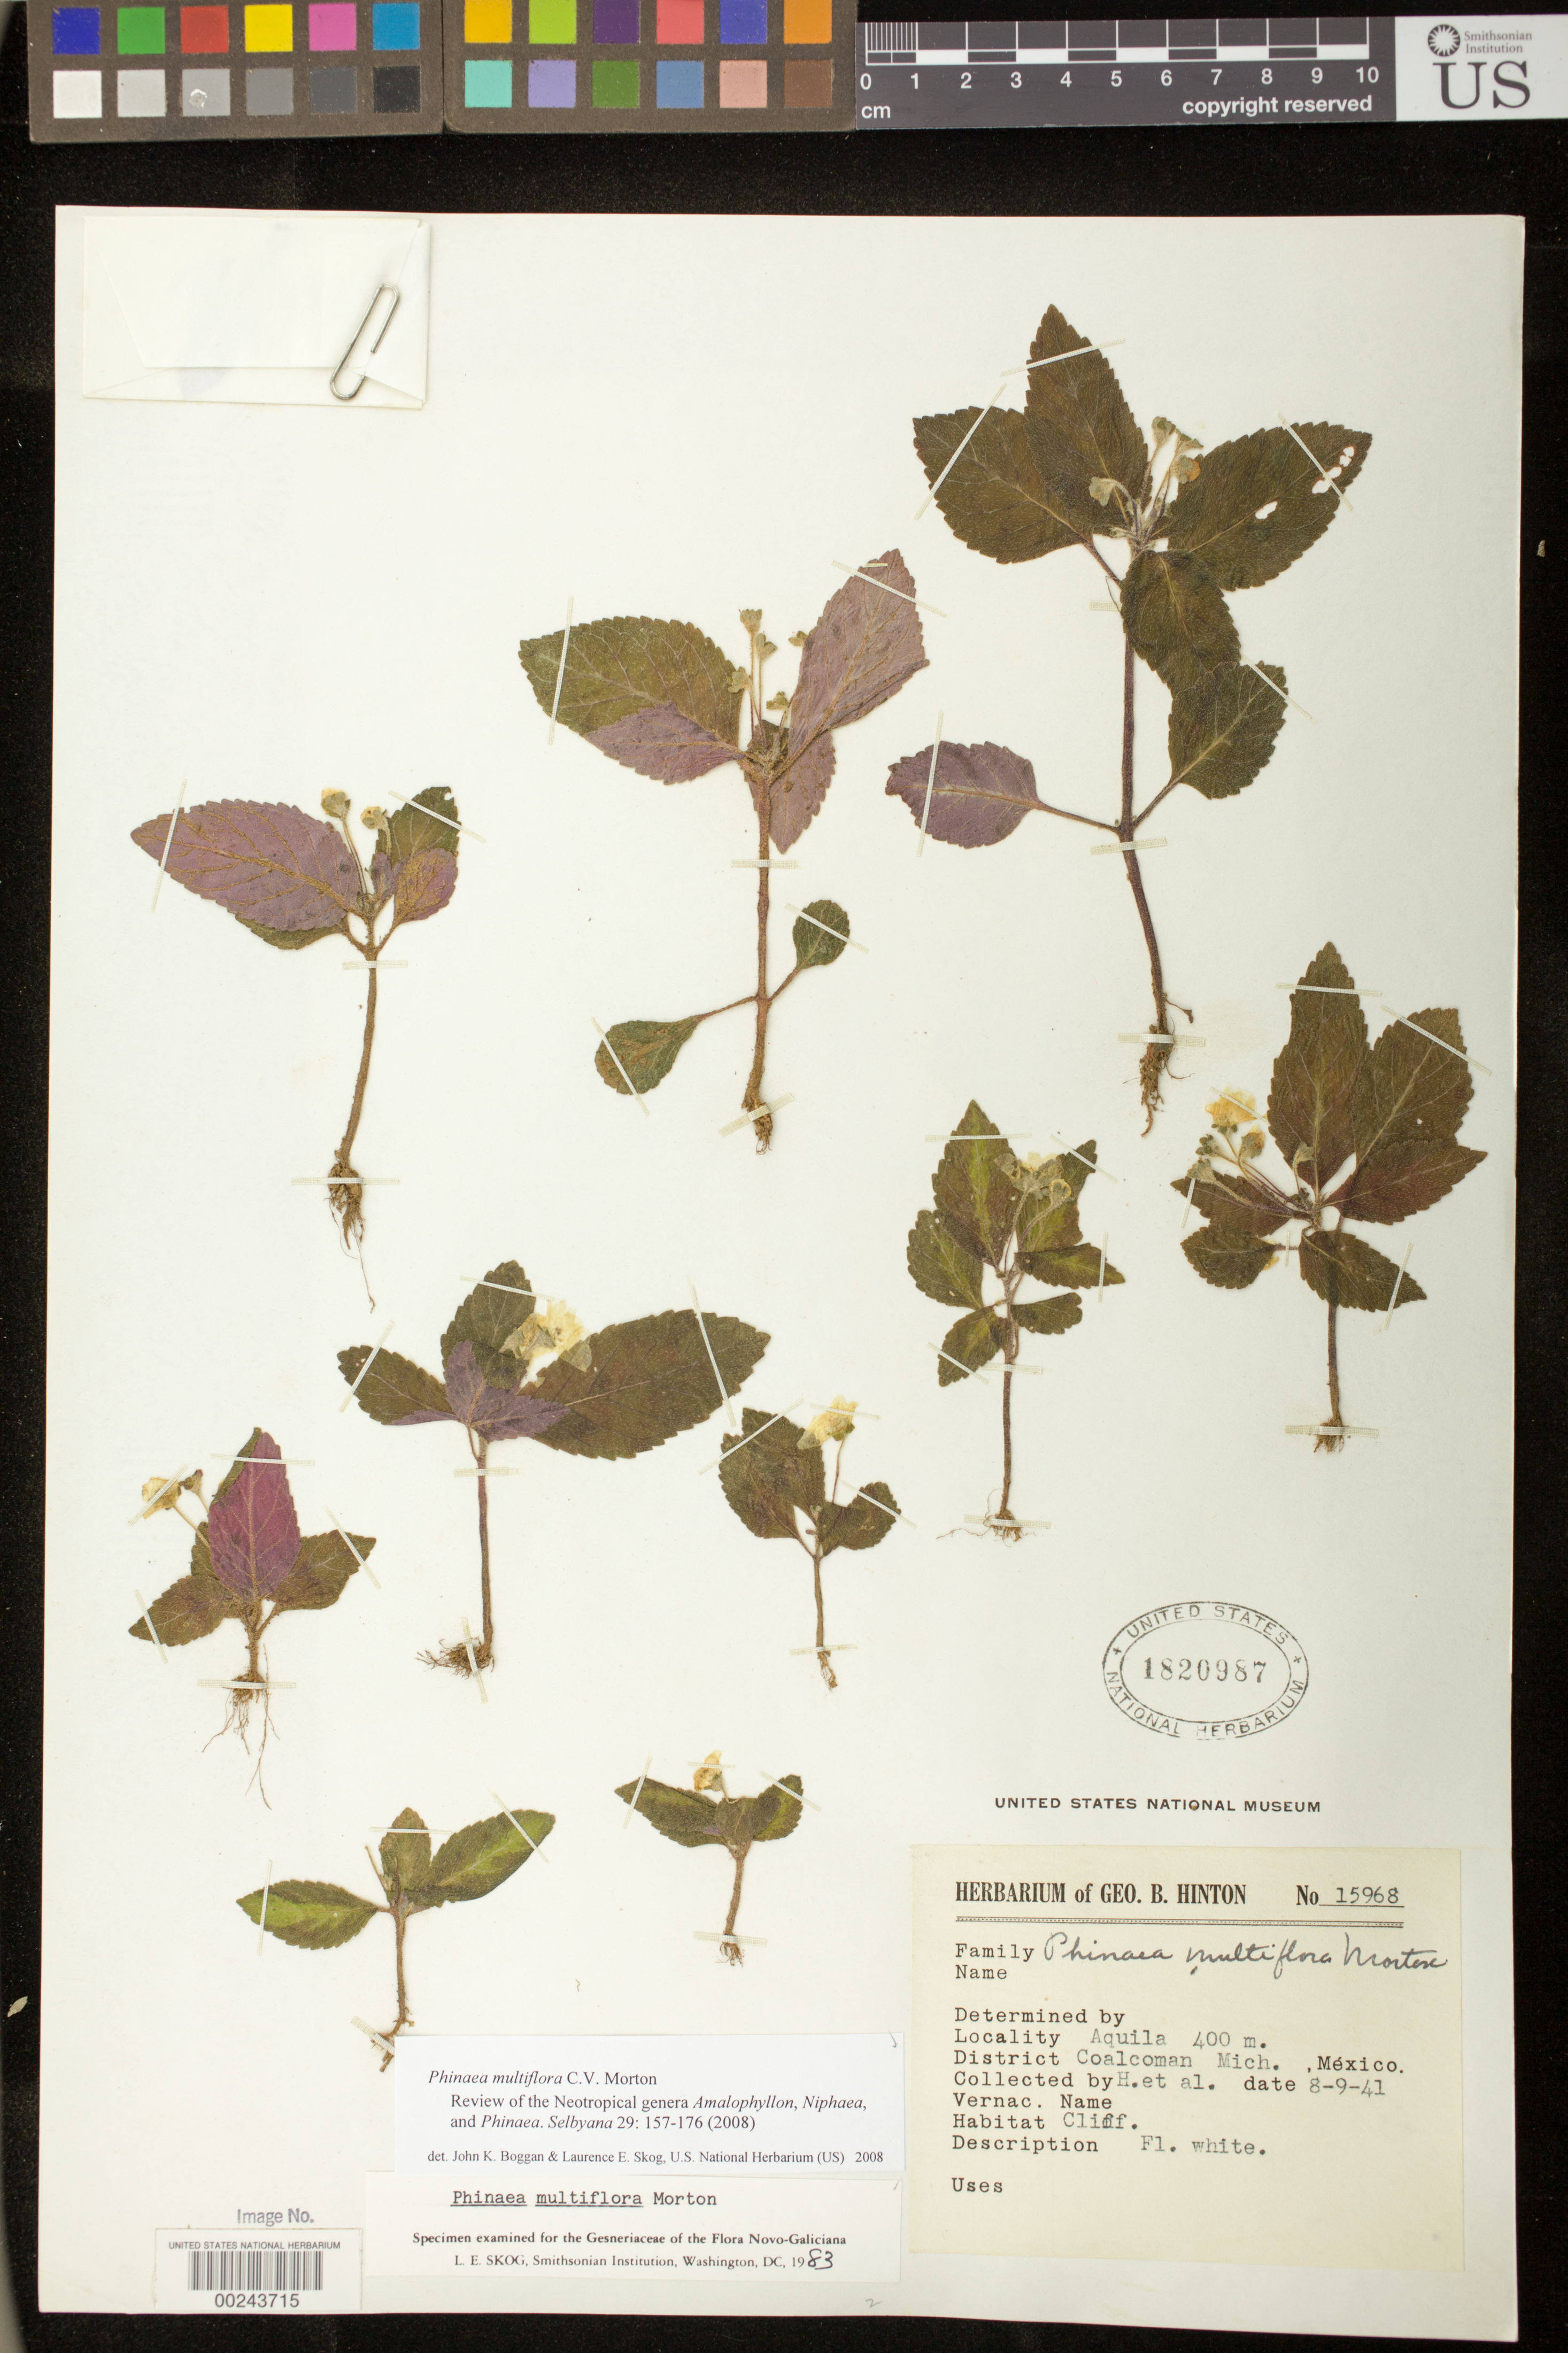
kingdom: Plantae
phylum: Tracheophyta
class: Magnoliopsida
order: Lamiales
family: Gesneriaceae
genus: Phinaea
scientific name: Phinaea multiflora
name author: C.V. Morton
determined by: Boggan, J. K.; Skog, L. E.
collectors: G. B. Hinton & et al.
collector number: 15968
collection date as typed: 09 Aug 1941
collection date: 1941-08-09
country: Mexico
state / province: Michoacan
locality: Aquila, District Coalcoman, Mich.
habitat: Cliff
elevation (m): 400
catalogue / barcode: US 1820987